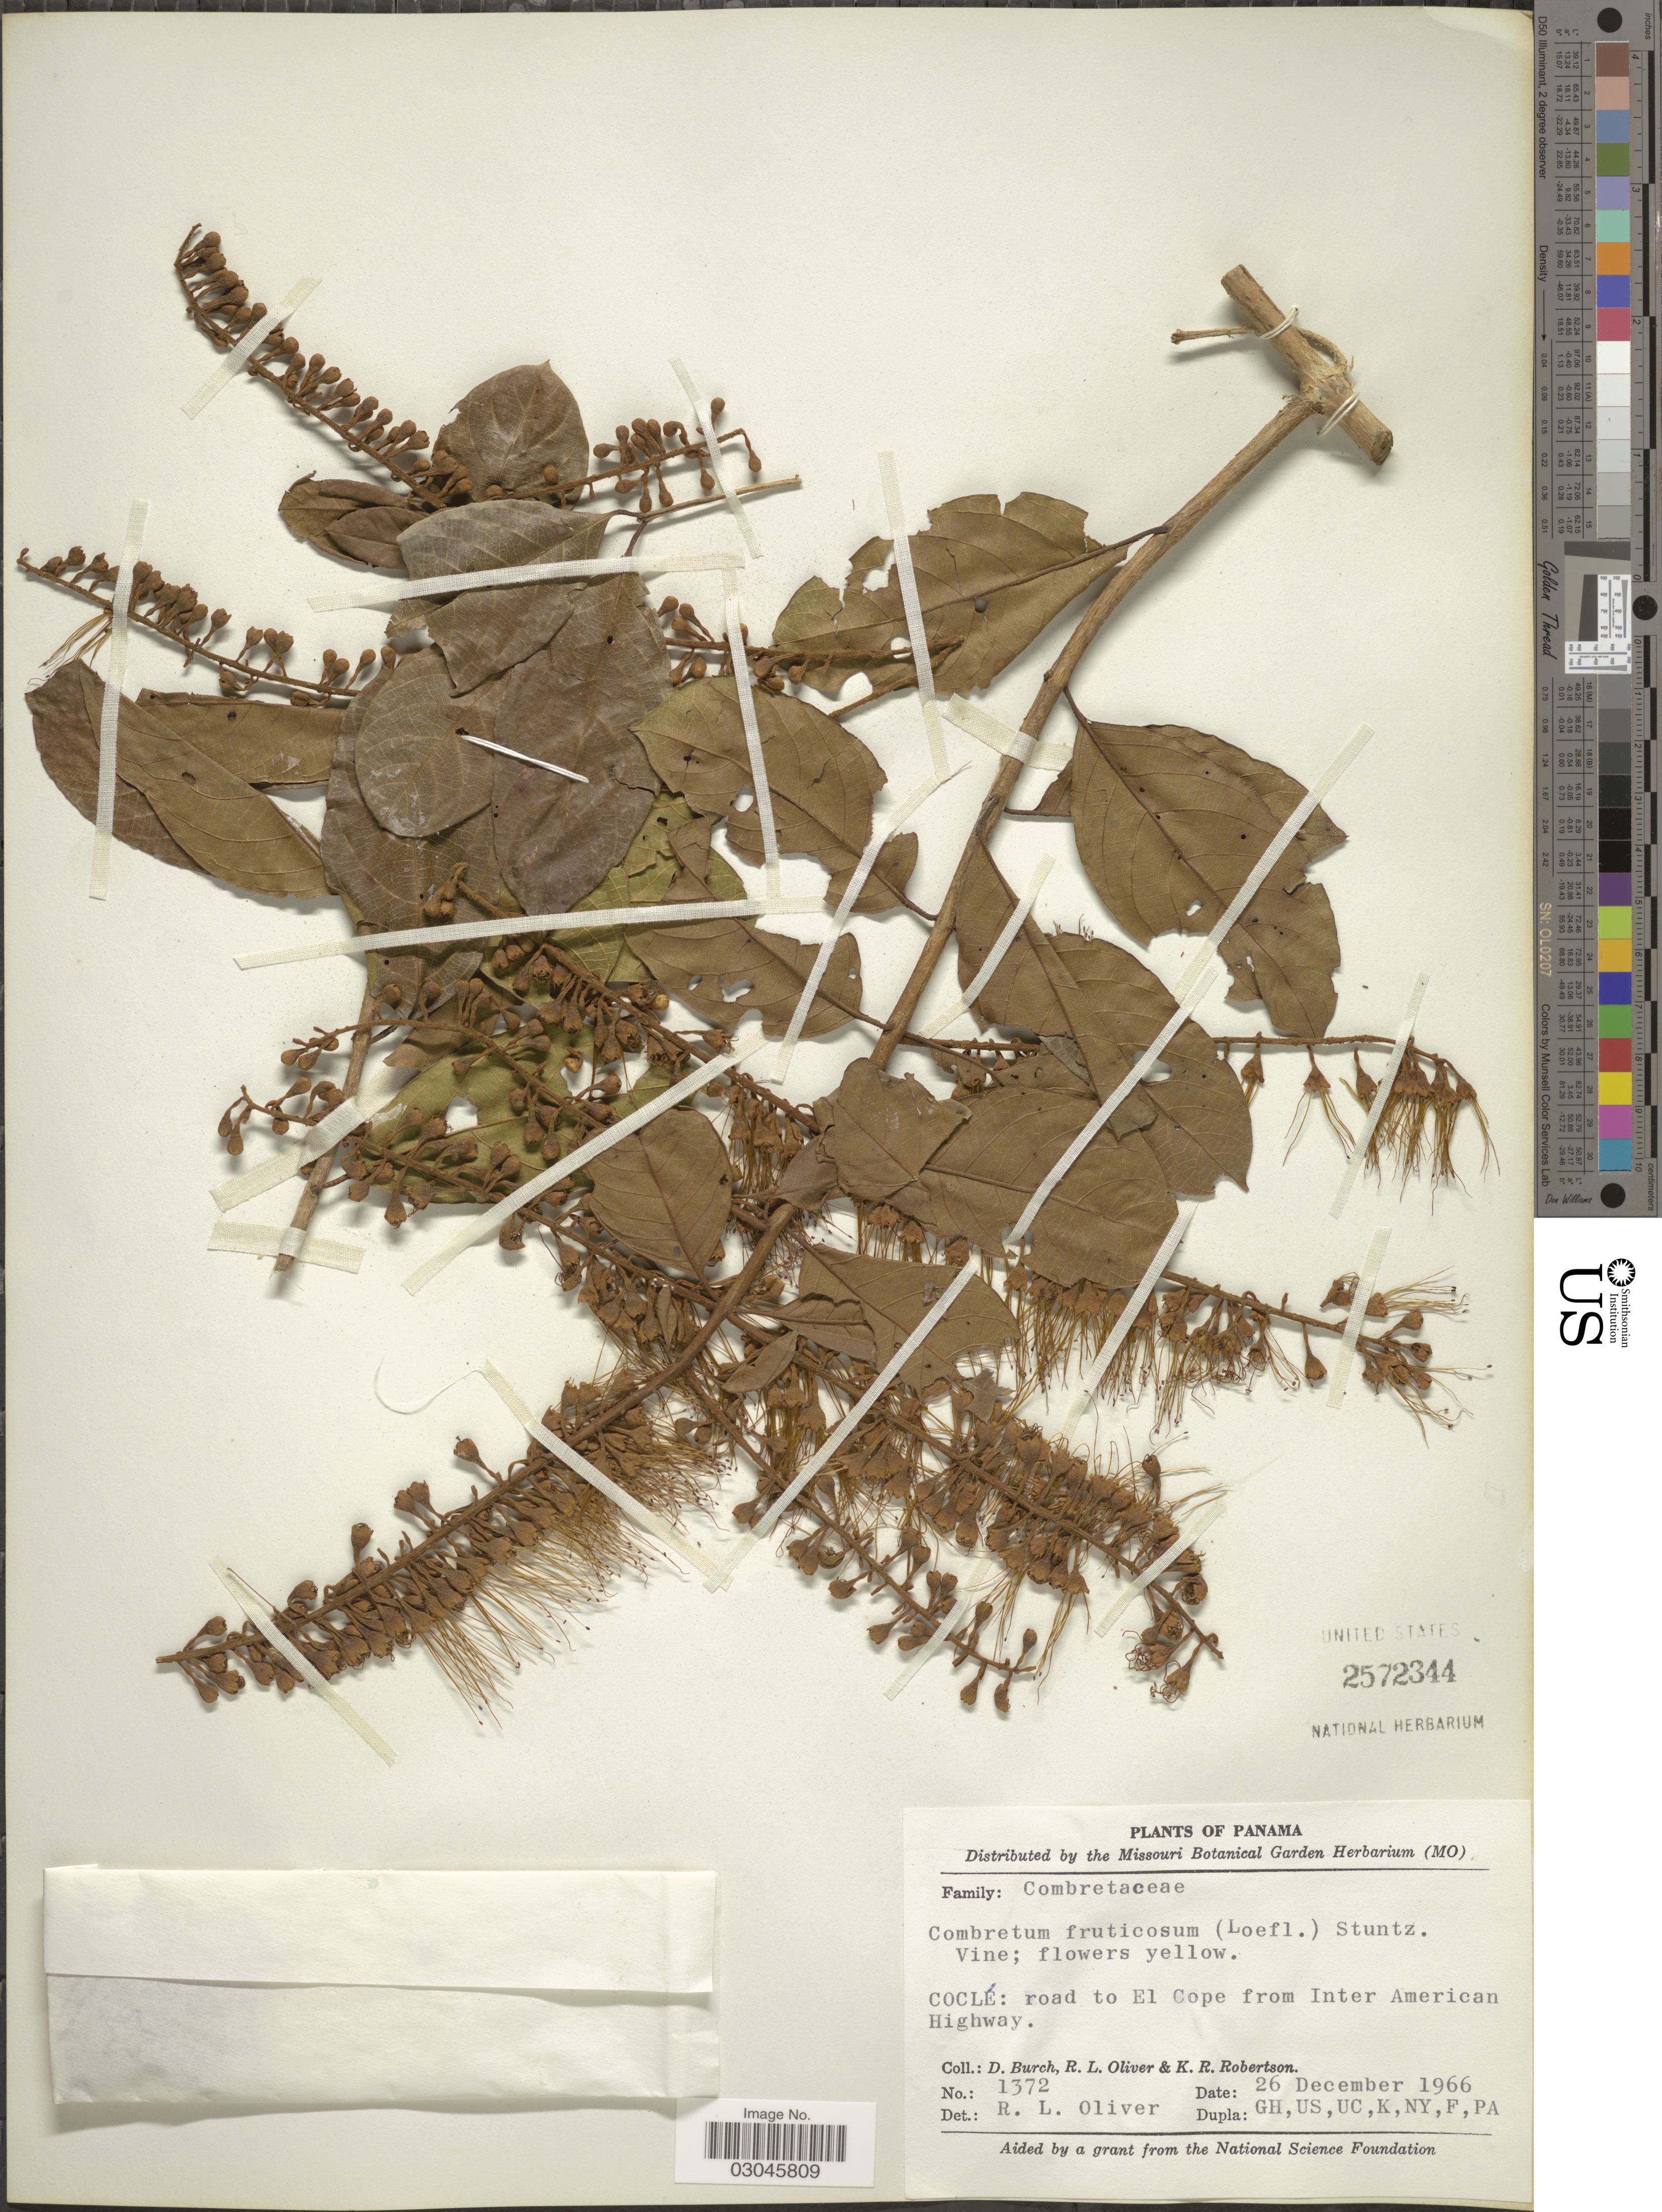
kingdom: Plantae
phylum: Tracheophyta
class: Magnoliopsida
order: Myrtales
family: Combretaceae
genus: Combretum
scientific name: Combretum fruticosum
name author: (Loefl.) Stuntz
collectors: D. Burch, R. Oliver & K. Robertson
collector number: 1372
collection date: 1966-12-26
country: Panama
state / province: Coclé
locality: Road to El Cope from Inter American Highway.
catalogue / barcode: US 2572344